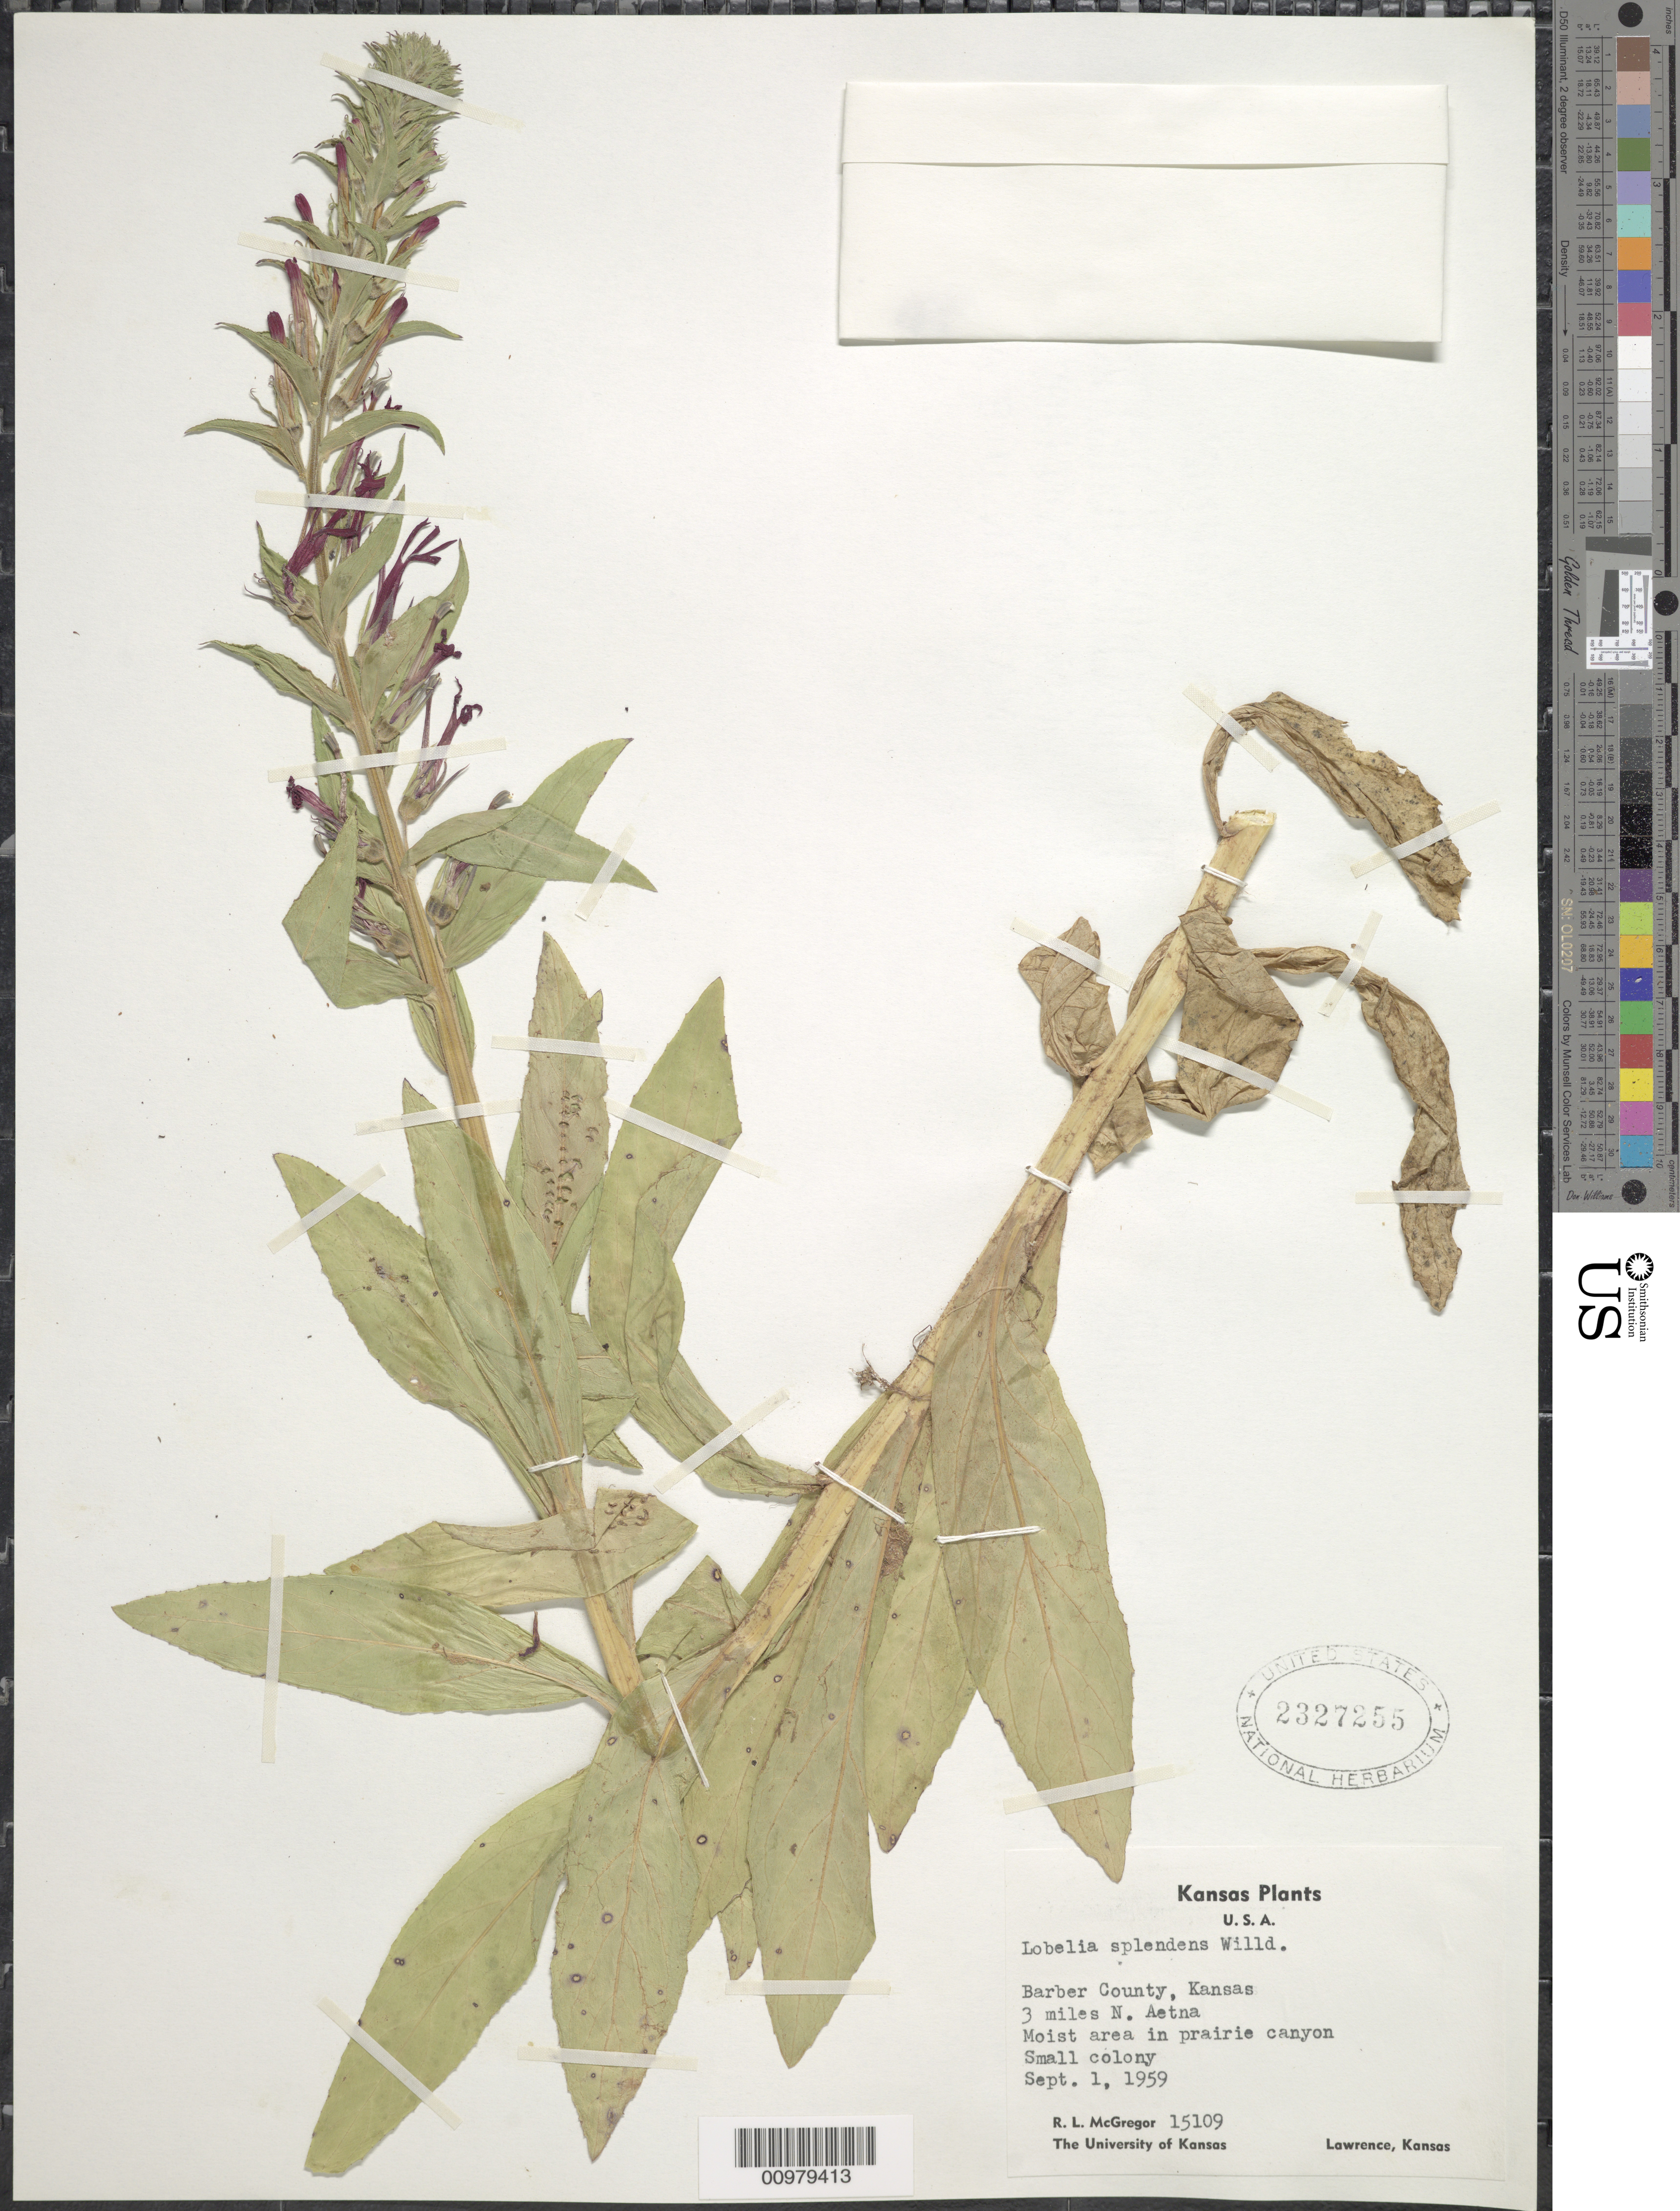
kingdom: Plantae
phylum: Tracheophyta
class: Magnoliopsida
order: Asterales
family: Campanulaceae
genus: Lobelia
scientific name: Lobelia cardinalis var. pseudosplendens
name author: McVaugh in Woodson & Schery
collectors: R. McGregor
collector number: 15109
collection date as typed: Sept. 1, 1959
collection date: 1959-09-01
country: United States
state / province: Kansas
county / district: Barber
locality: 3 miles N Aetna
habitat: moist area in prairie canyon.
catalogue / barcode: US 2327255